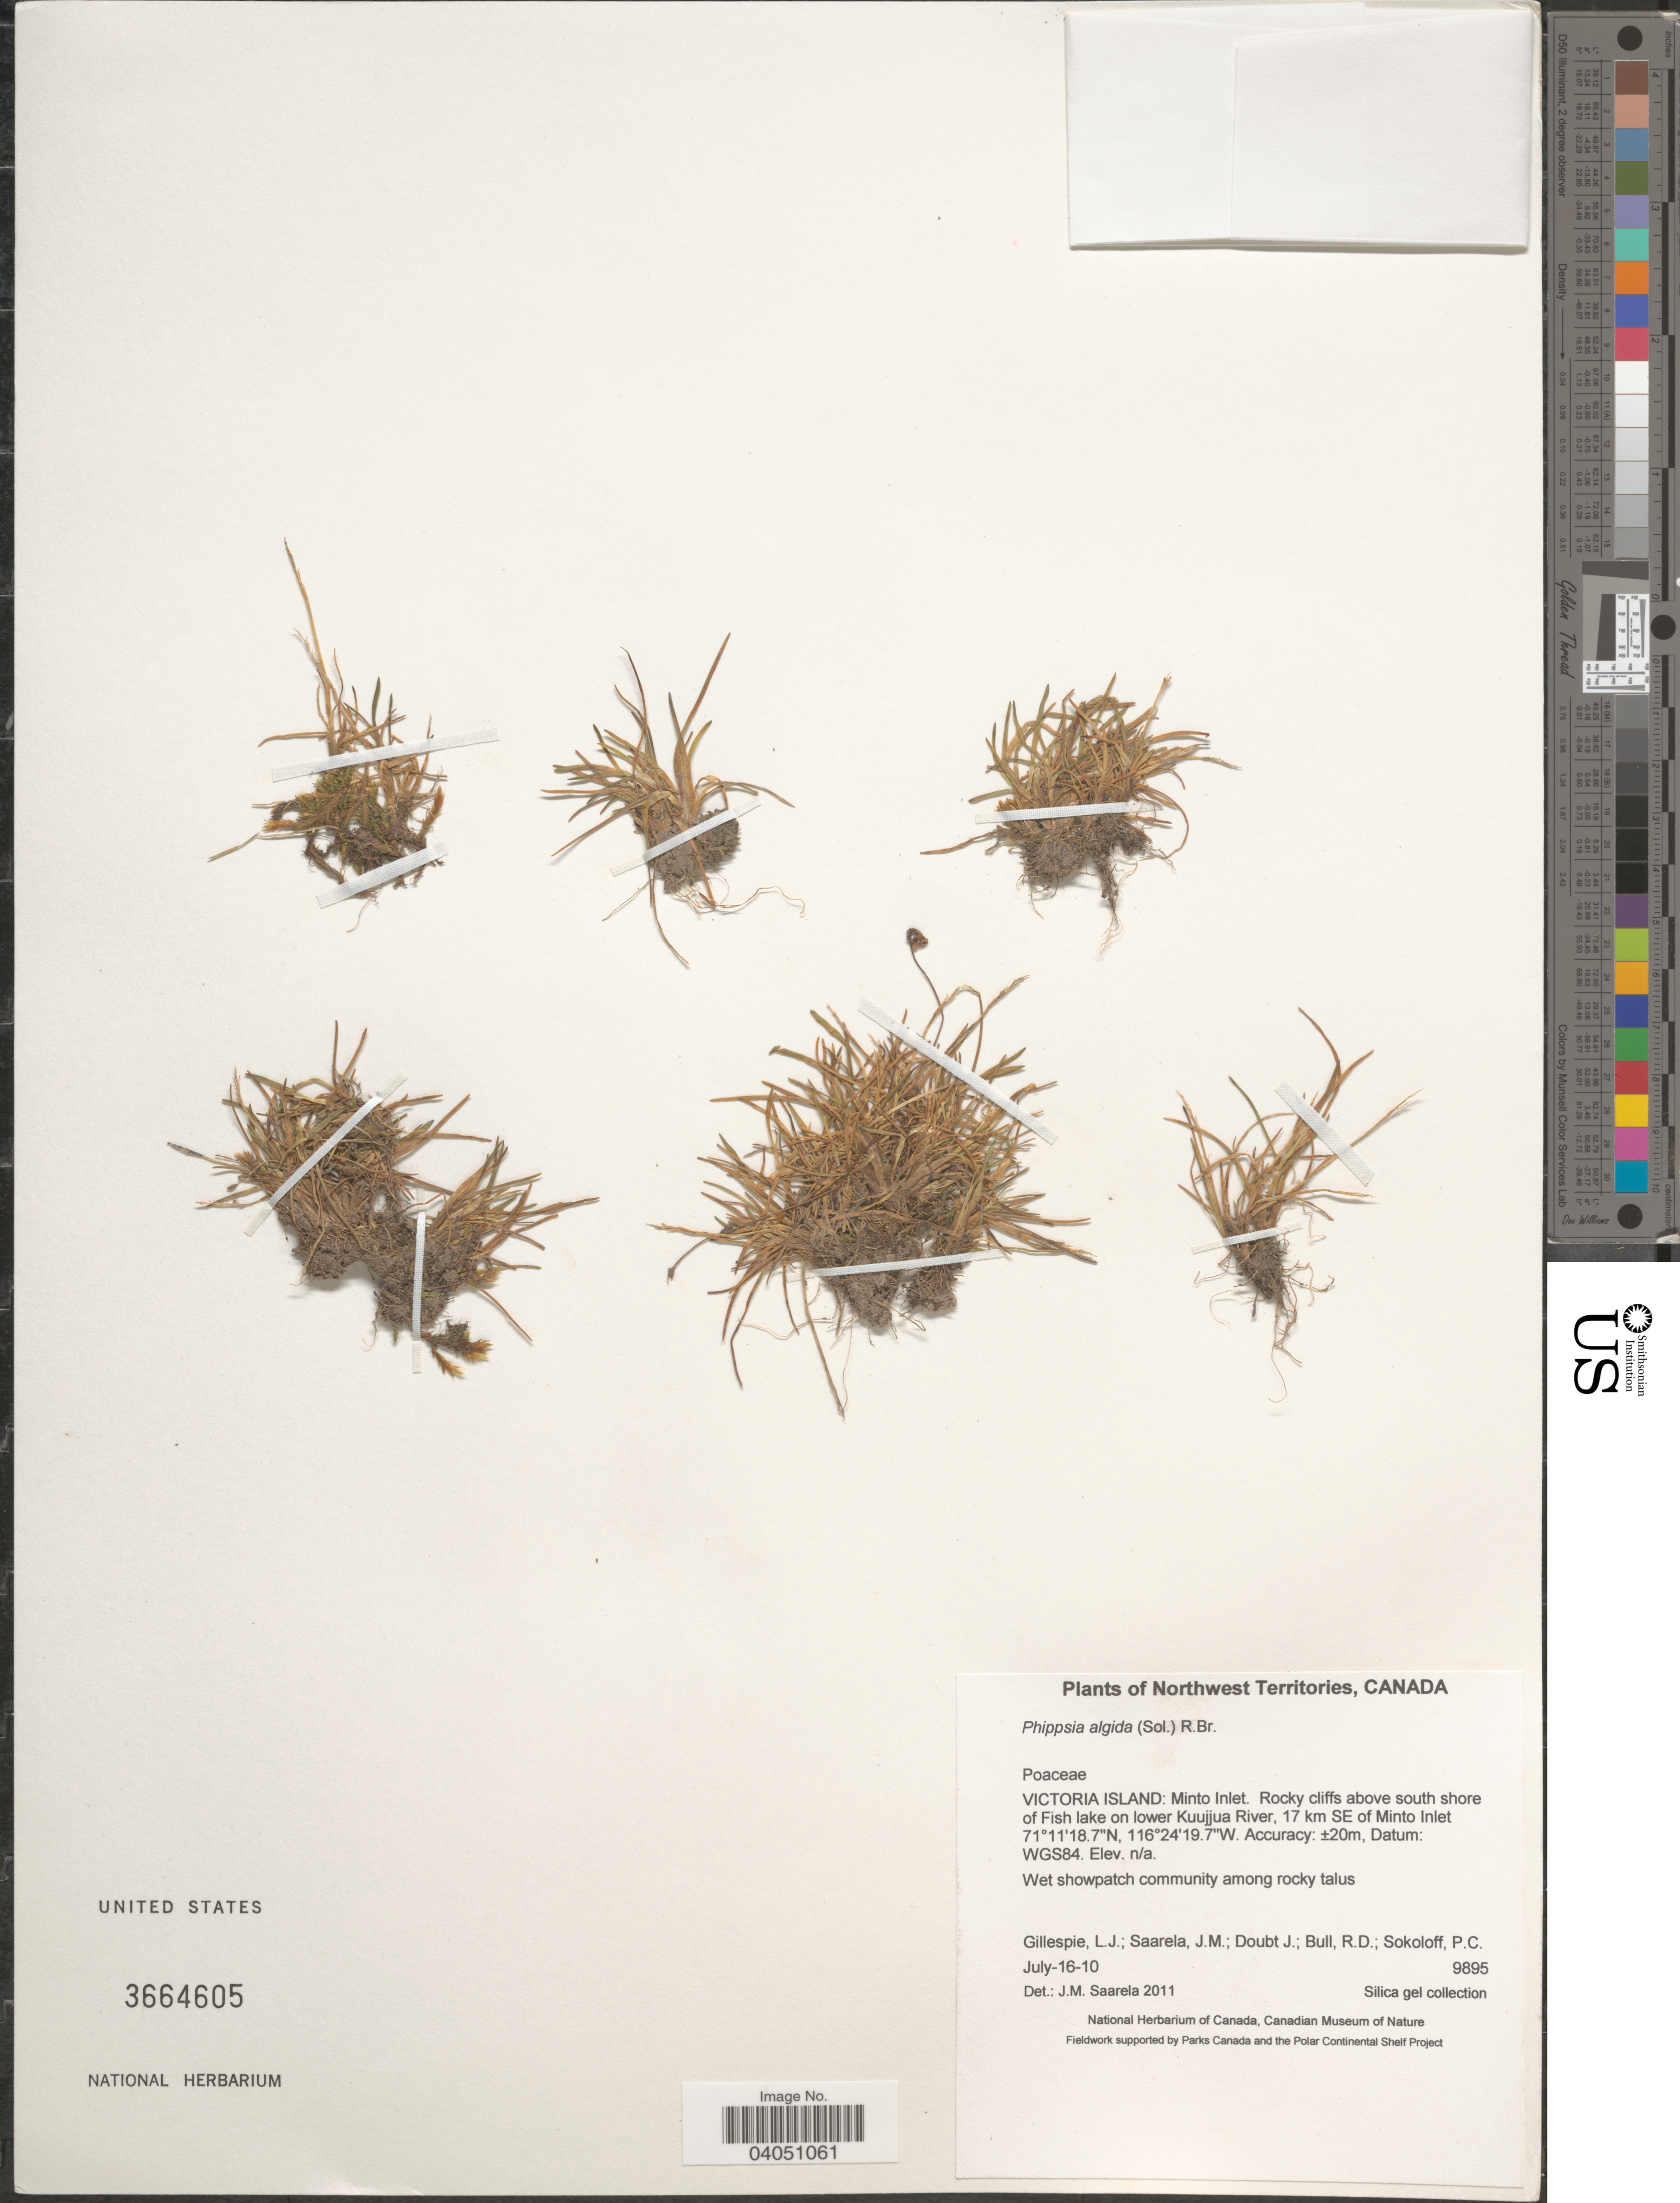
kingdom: Plantae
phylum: Tracheophyta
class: Liliopsida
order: Poales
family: Poaceae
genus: Phippsia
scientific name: Phippsia algida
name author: (Sol.) R. Br.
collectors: L. Gillespie, J. Saarela, J. Doubt, R. Bull & P. Sokoloff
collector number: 9895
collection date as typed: Transcribed d/m/y: 16/7/10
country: Canada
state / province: Northwest Territories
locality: Victoria Island: Minto Inlet. Rocky cliffs above south shore of Fish lake on lower Kuujjua River, 17 km SE of Minto Inlet. Datum: WGS84.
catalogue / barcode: US 3664605